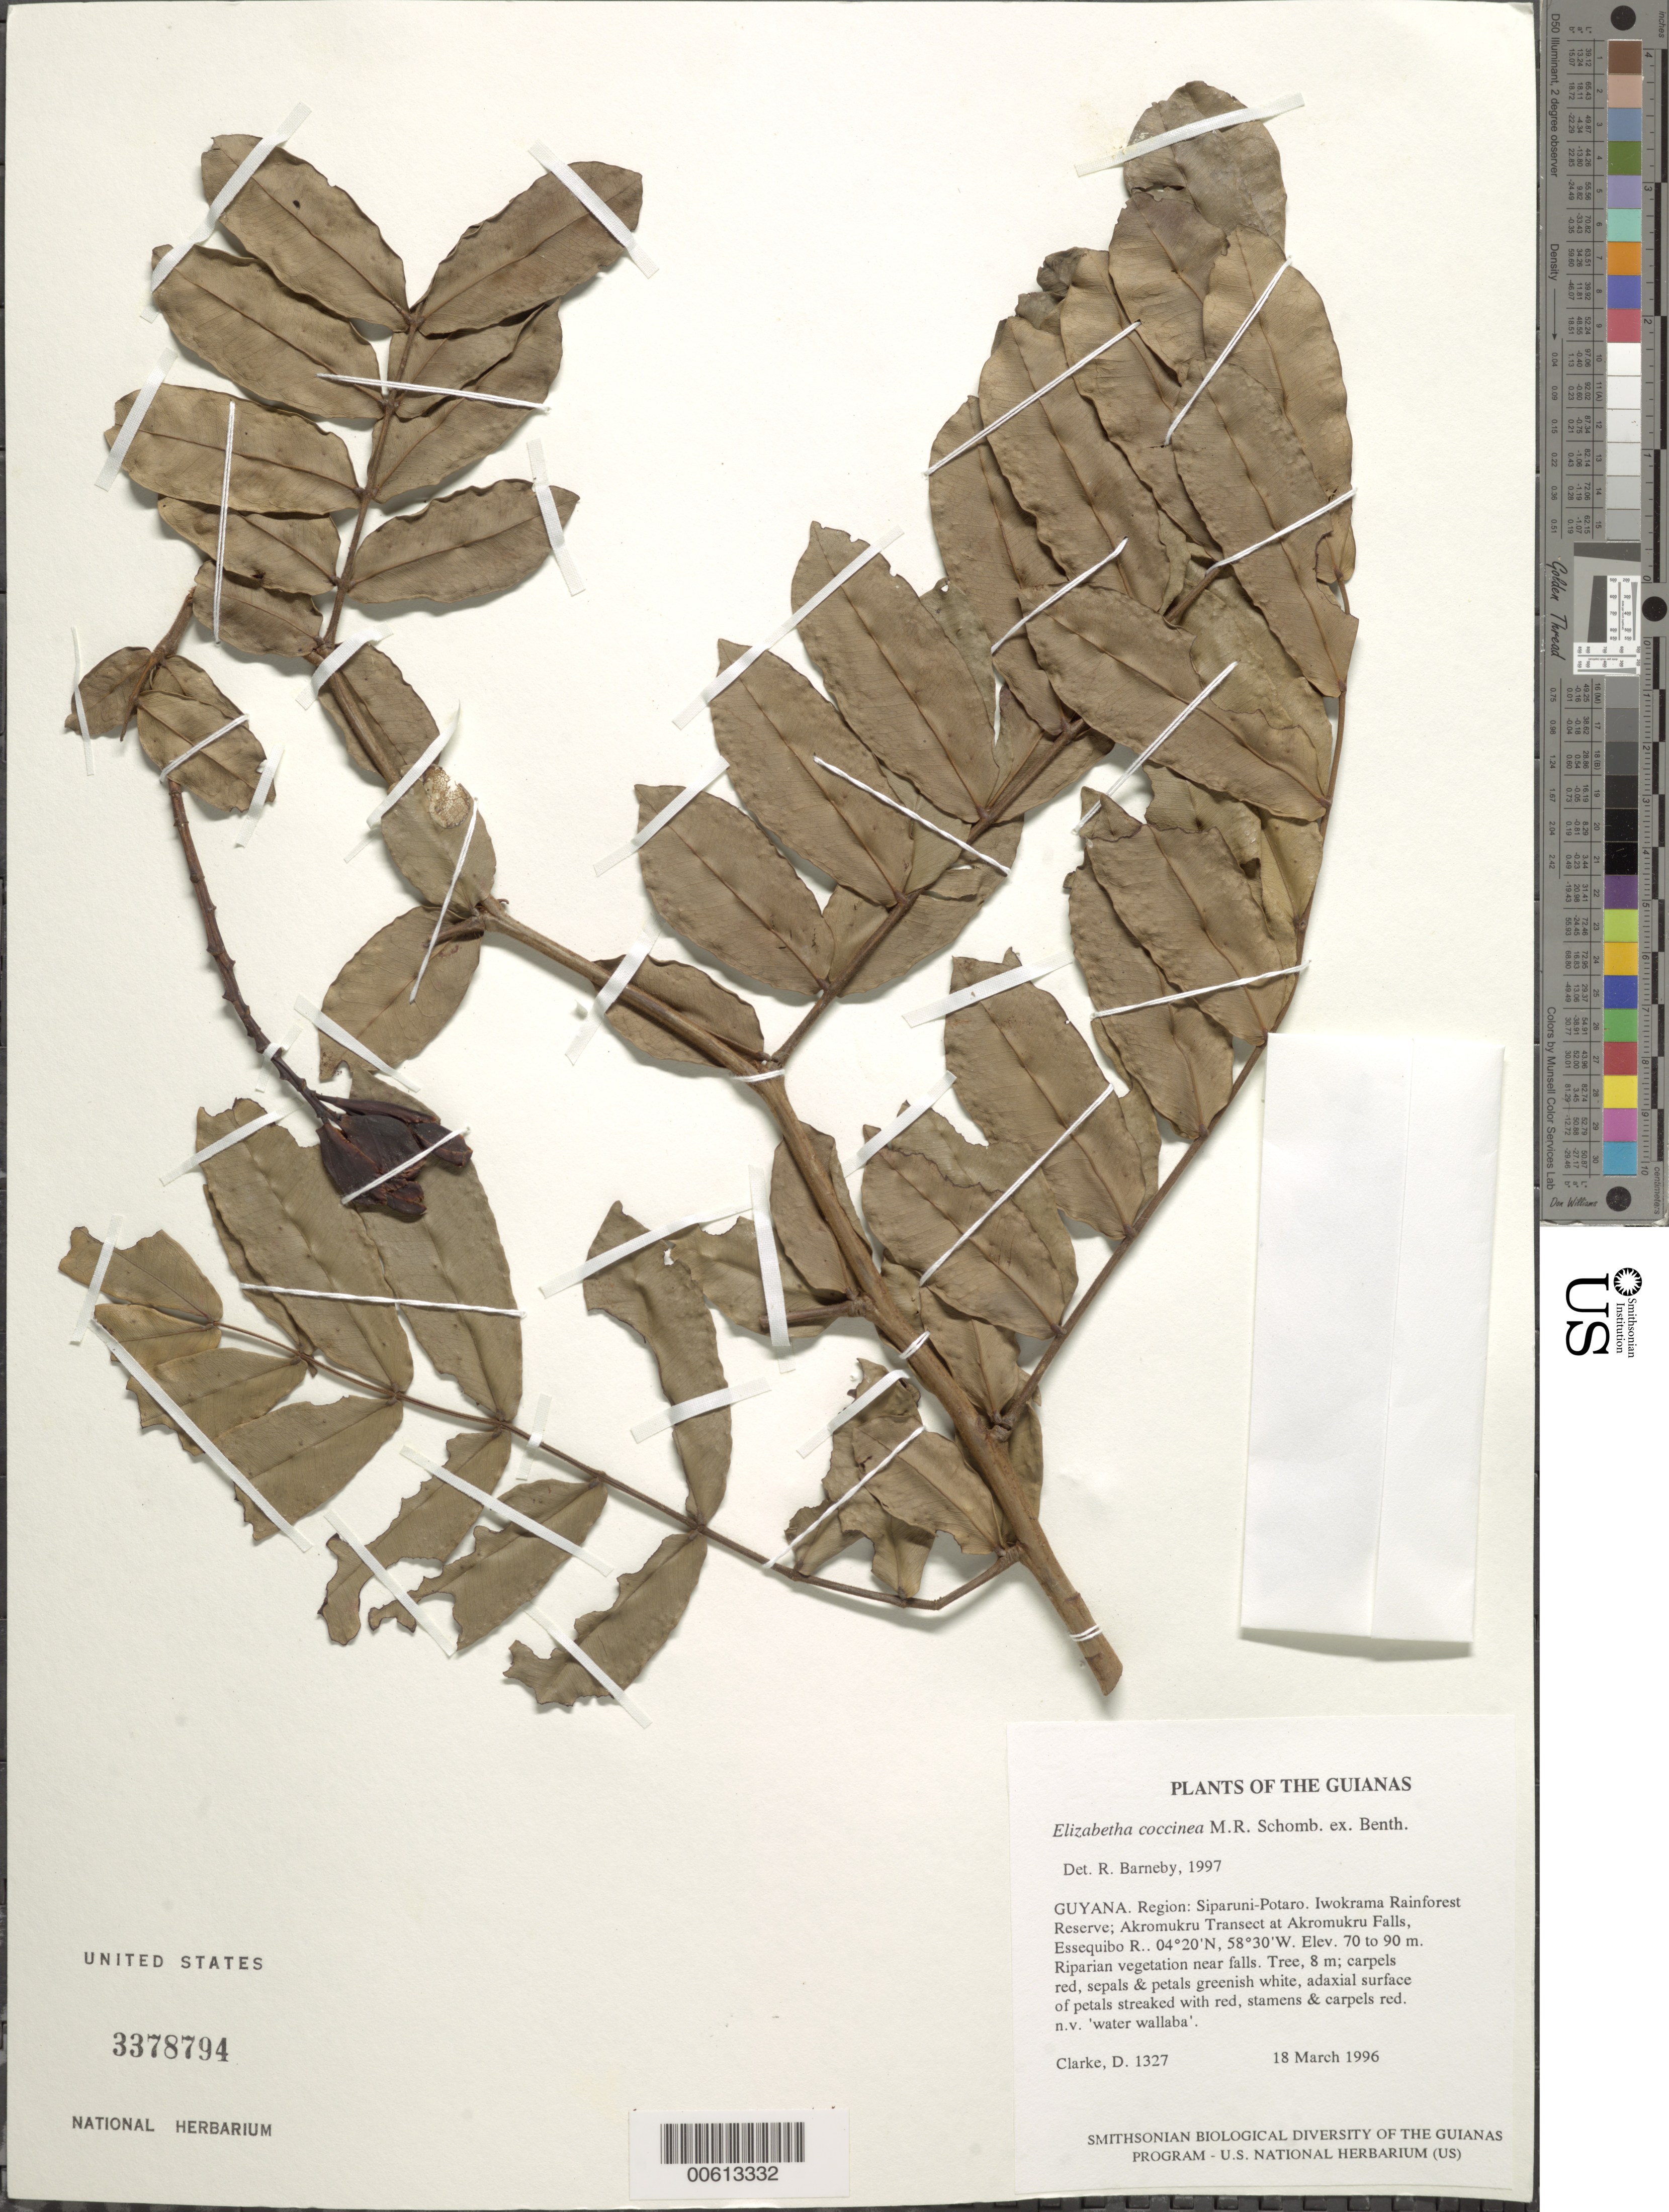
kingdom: Plantae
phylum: Tracheophyta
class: Magnoliopsida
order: Fabales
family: Fabaceae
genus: Elizabetha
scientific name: Elizabetha coccinea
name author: M.R. Schomb. ex Benth.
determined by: Barneby, Rupert C., (NY)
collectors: H. D. Clarke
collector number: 1327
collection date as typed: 18 March 1996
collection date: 1996-03-18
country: Guyana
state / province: Potaro-Siparuni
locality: Iwokrama Rainforest Reserve; Akromukru Transect at Akromukru Falls, Essequibo R.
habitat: Riparian vegetation near falls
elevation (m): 70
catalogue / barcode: US 3378794